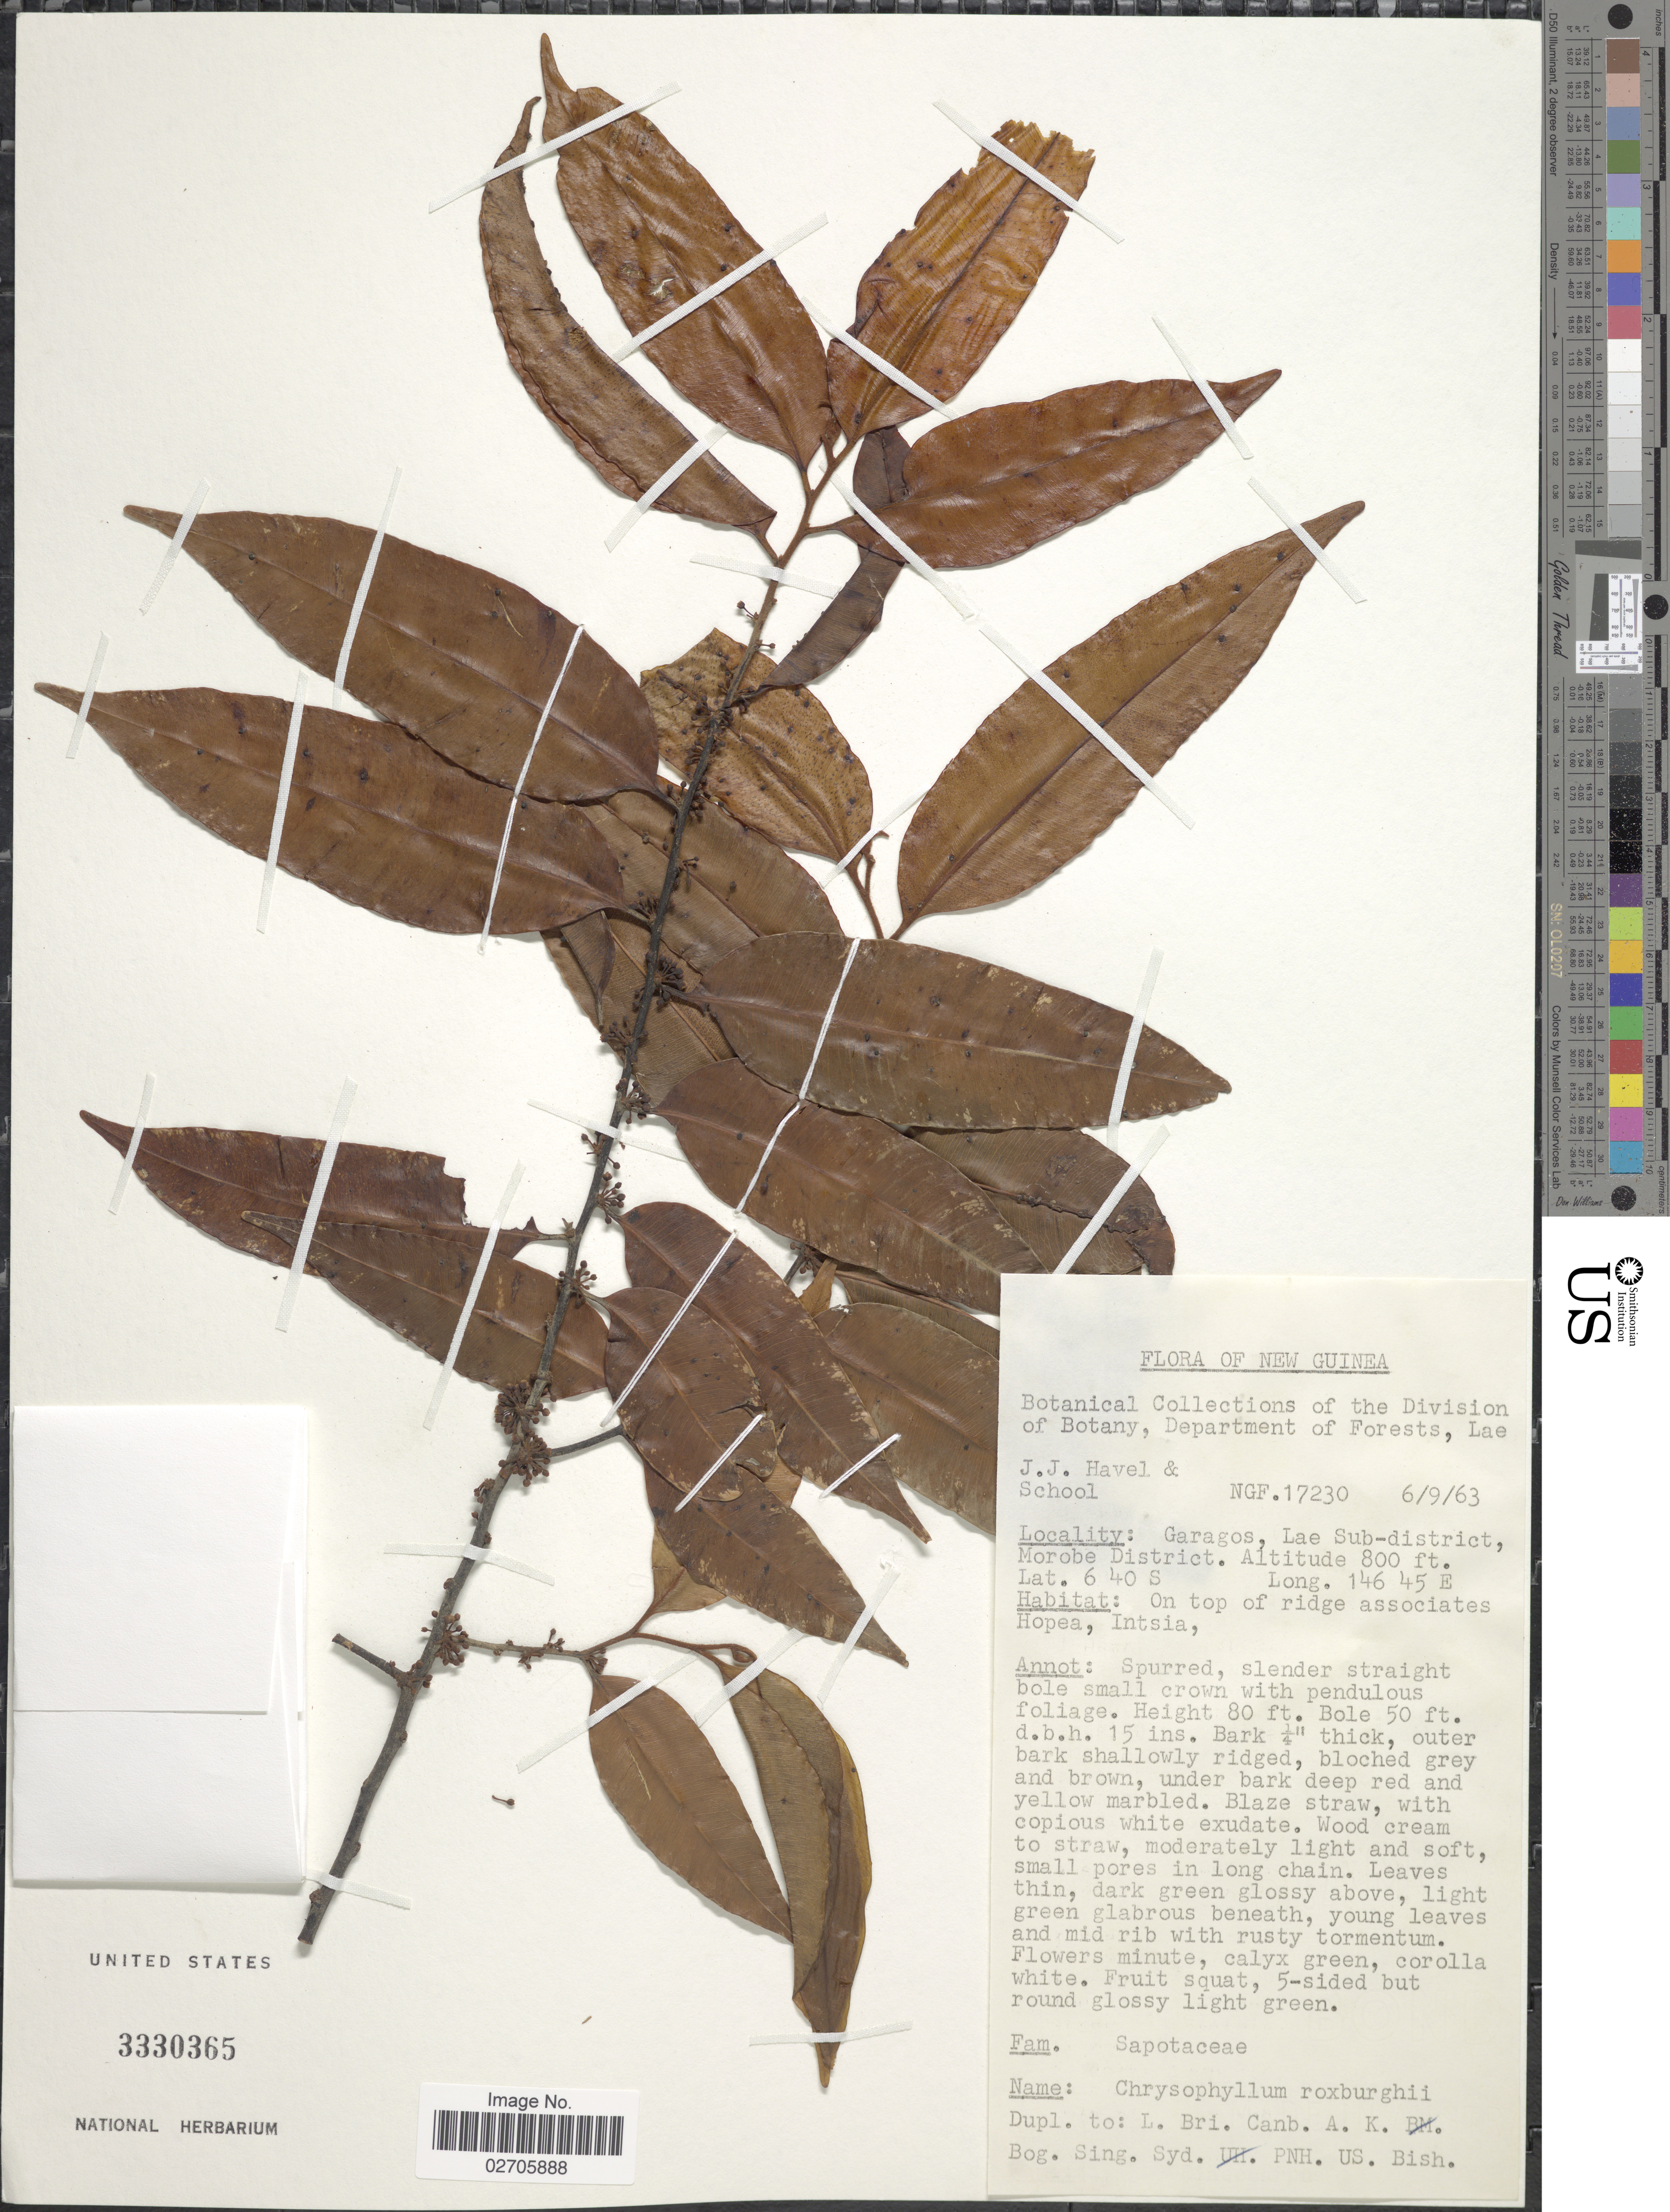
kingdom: Plantae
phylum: Tracheophyta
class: Magnoliopsida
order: Ericales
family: Sapotaceae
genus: Chrysophyllum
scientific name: Chrysophyllum roxburghii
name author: G. Don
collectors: J. Havel & School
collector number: NGF. 17230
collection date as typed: Transcribed d/m/y: 6/9/63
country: Papua New Guinea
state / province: Morobe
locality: New Guinea, Garagos, Lae Sub-district, Morobe District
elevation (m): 244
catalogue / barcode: US 3330365